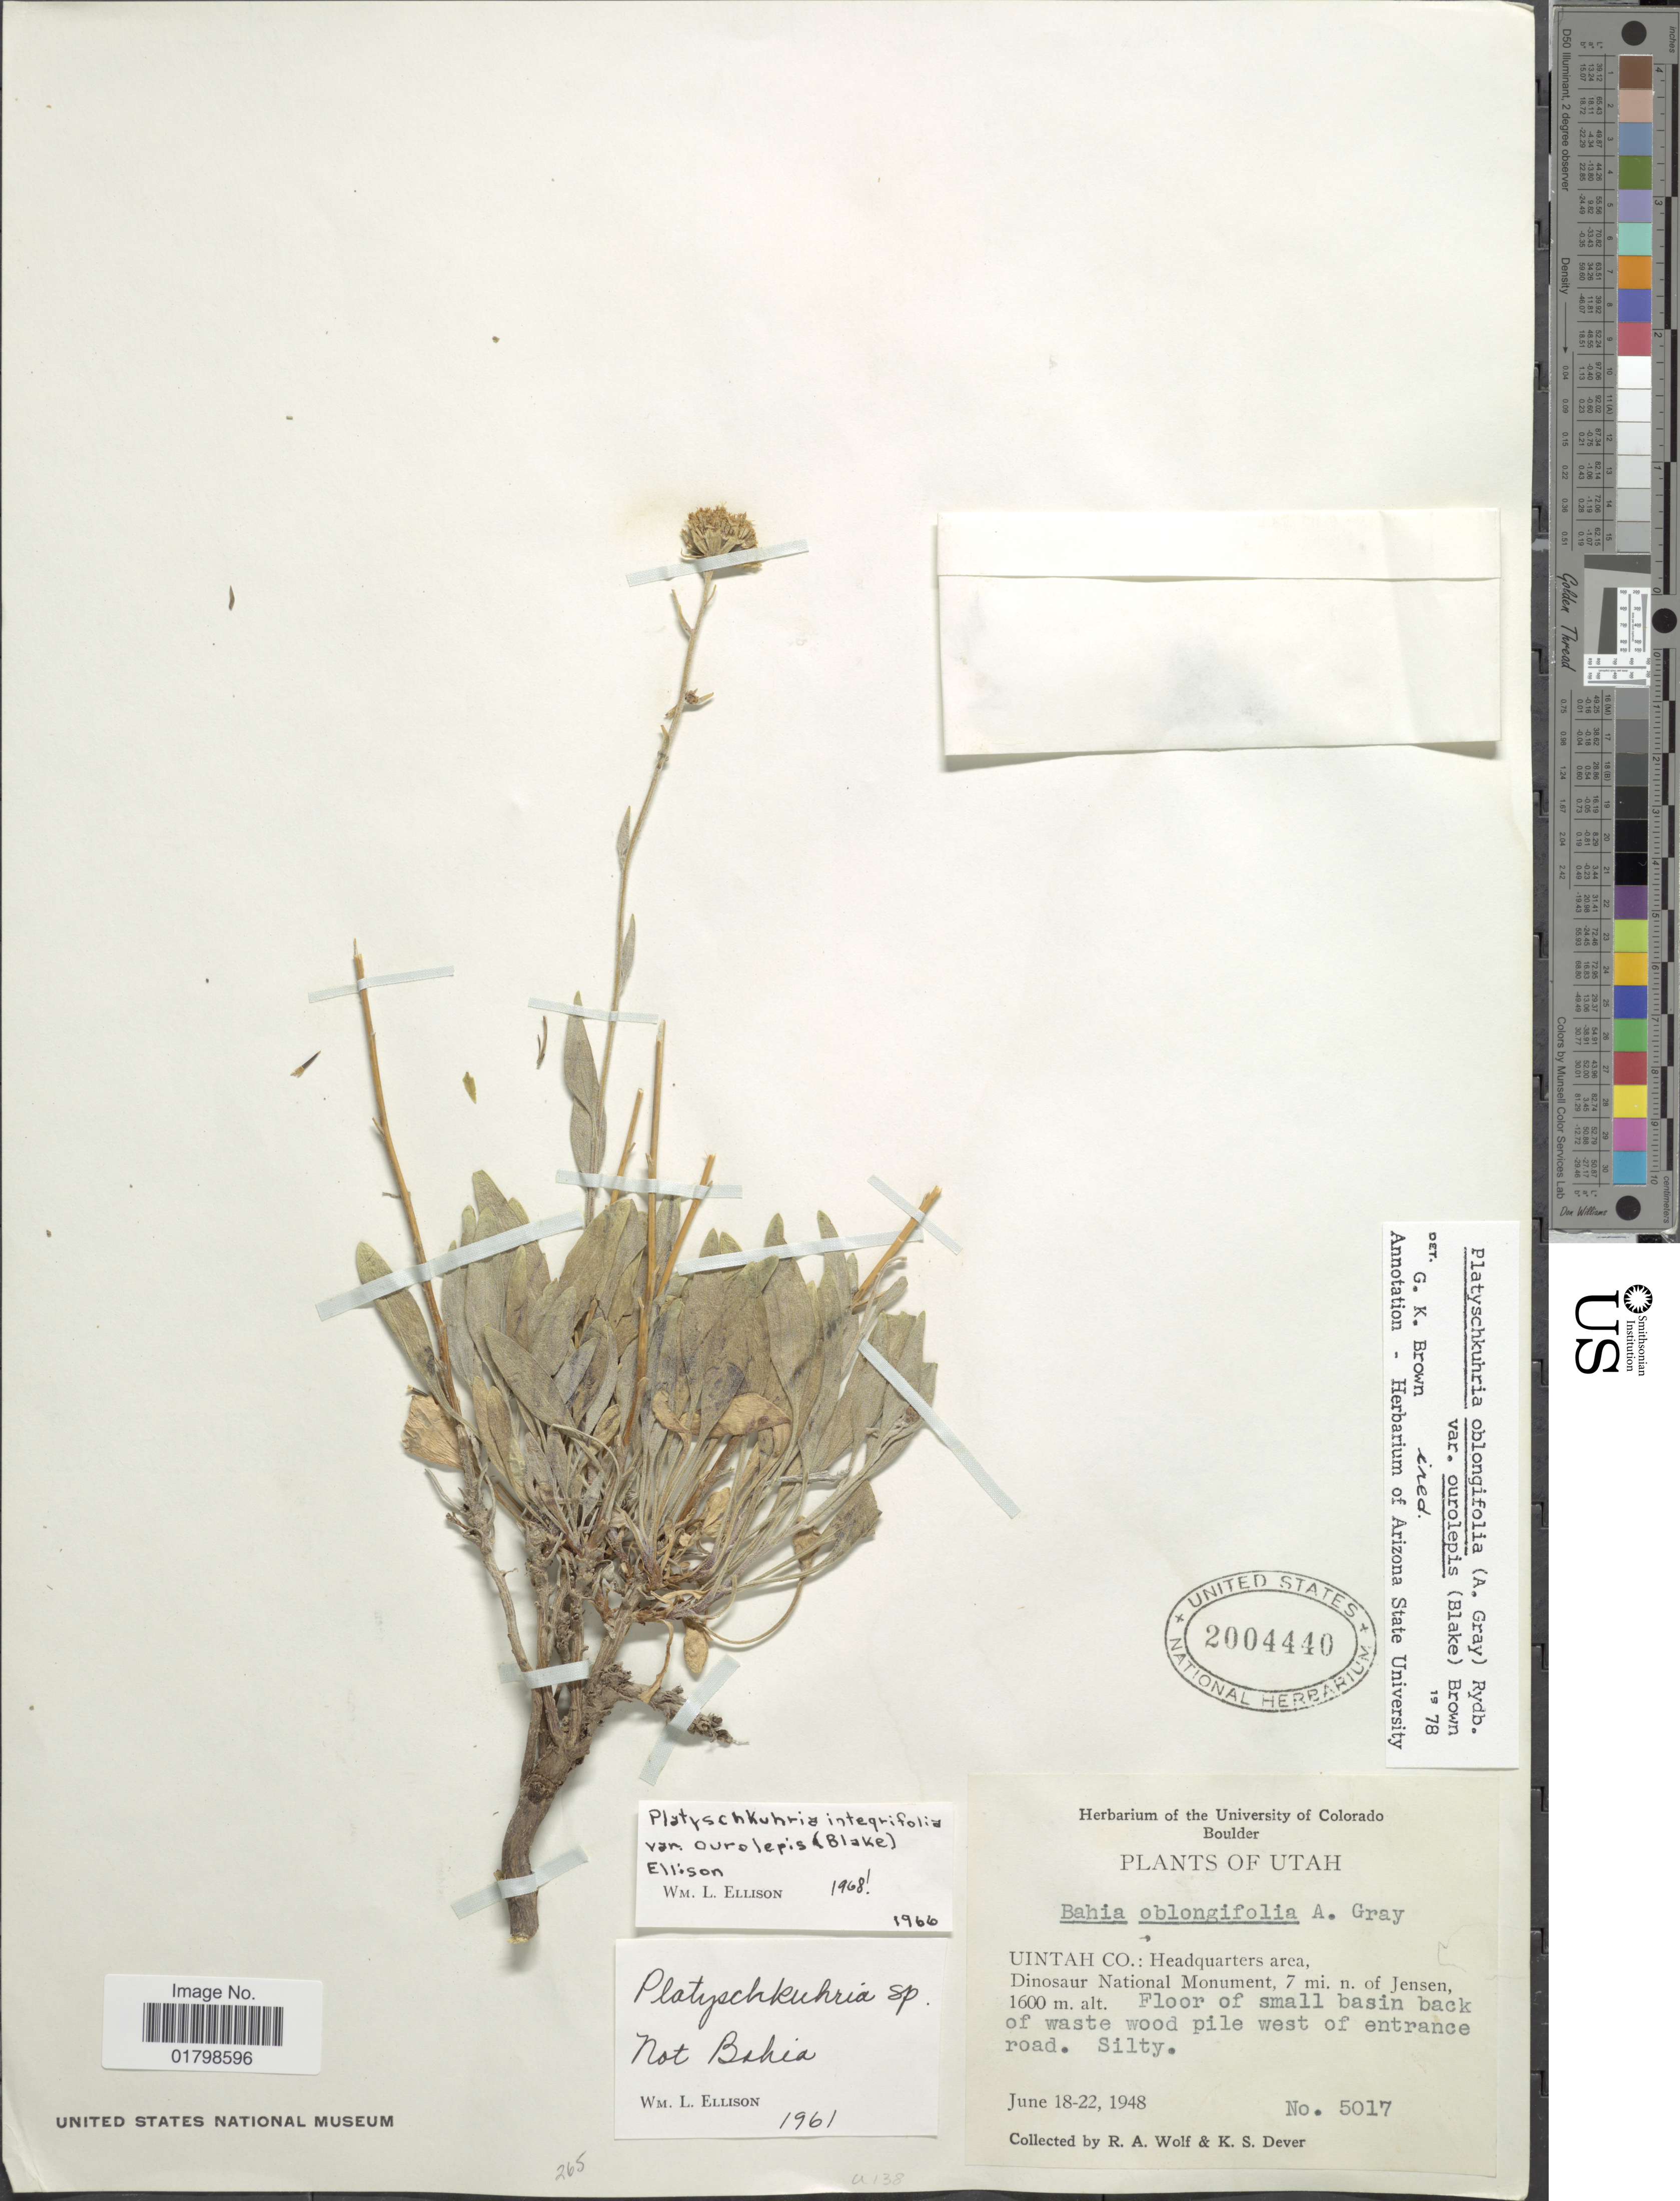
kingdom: Plantae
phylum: Tracheophyta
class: Magnoliopsida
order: Asterales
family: Asteraceae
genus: Platyschkuhria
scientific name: Platyschkuhria oblongifolia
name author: (A. Gray) Rydb.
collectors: R. Wolf & K. Dever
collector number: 5017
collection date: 1948-06-18/1948-06-22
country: United States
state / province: Utah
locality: Uintah Co.: Headqaurters Area, Dinosaur National Monument, 7 mi. n. of Jensen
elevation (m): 1600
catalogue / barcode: US 2004440